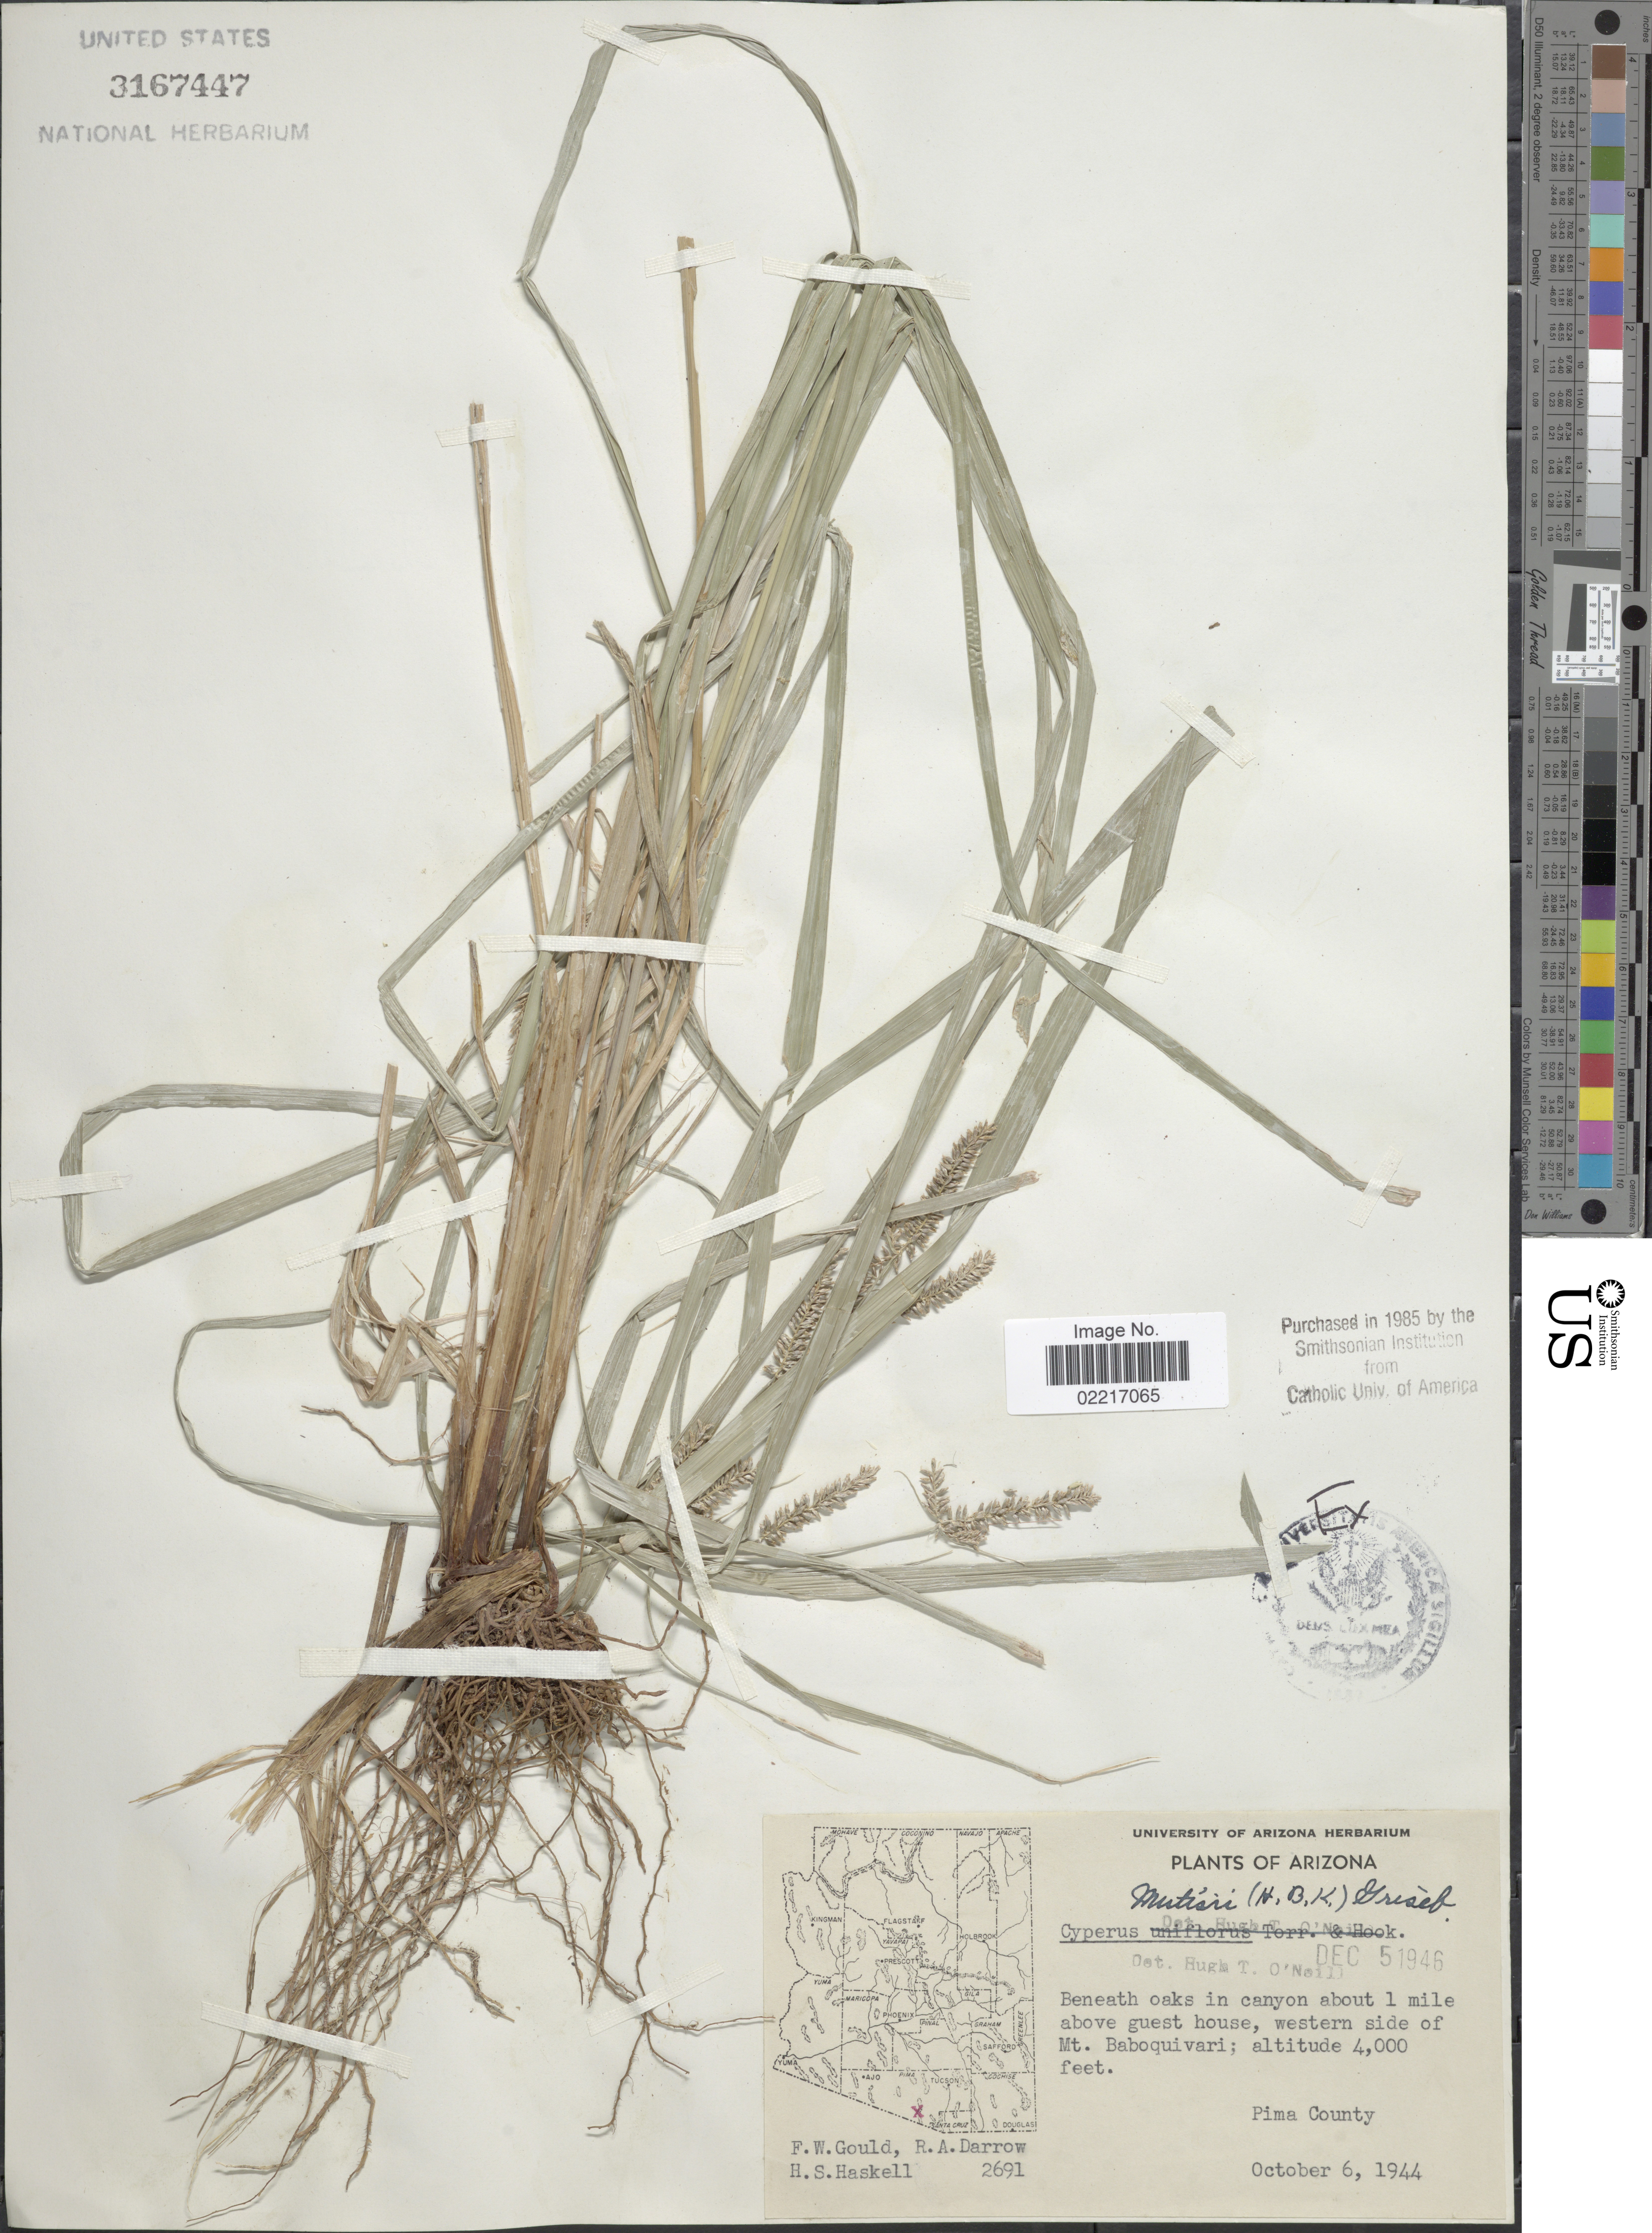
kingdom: Plantae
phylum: Tracheophyta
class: Liliopsida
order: Poales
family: Cyperaceae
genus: Cyperus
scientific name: Cyperus mutisii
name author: (Kunth) Andersson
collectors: F. W. Gould, R. A. Darrow & H. Haskell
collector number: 2691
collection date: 1944-10-06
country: United States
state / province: Arizona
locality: Beneath oaks in canyon about 1 mile above guest house, western side of Mt. Baboquivari, Pima County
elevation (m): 1219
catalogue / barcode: US 3167447